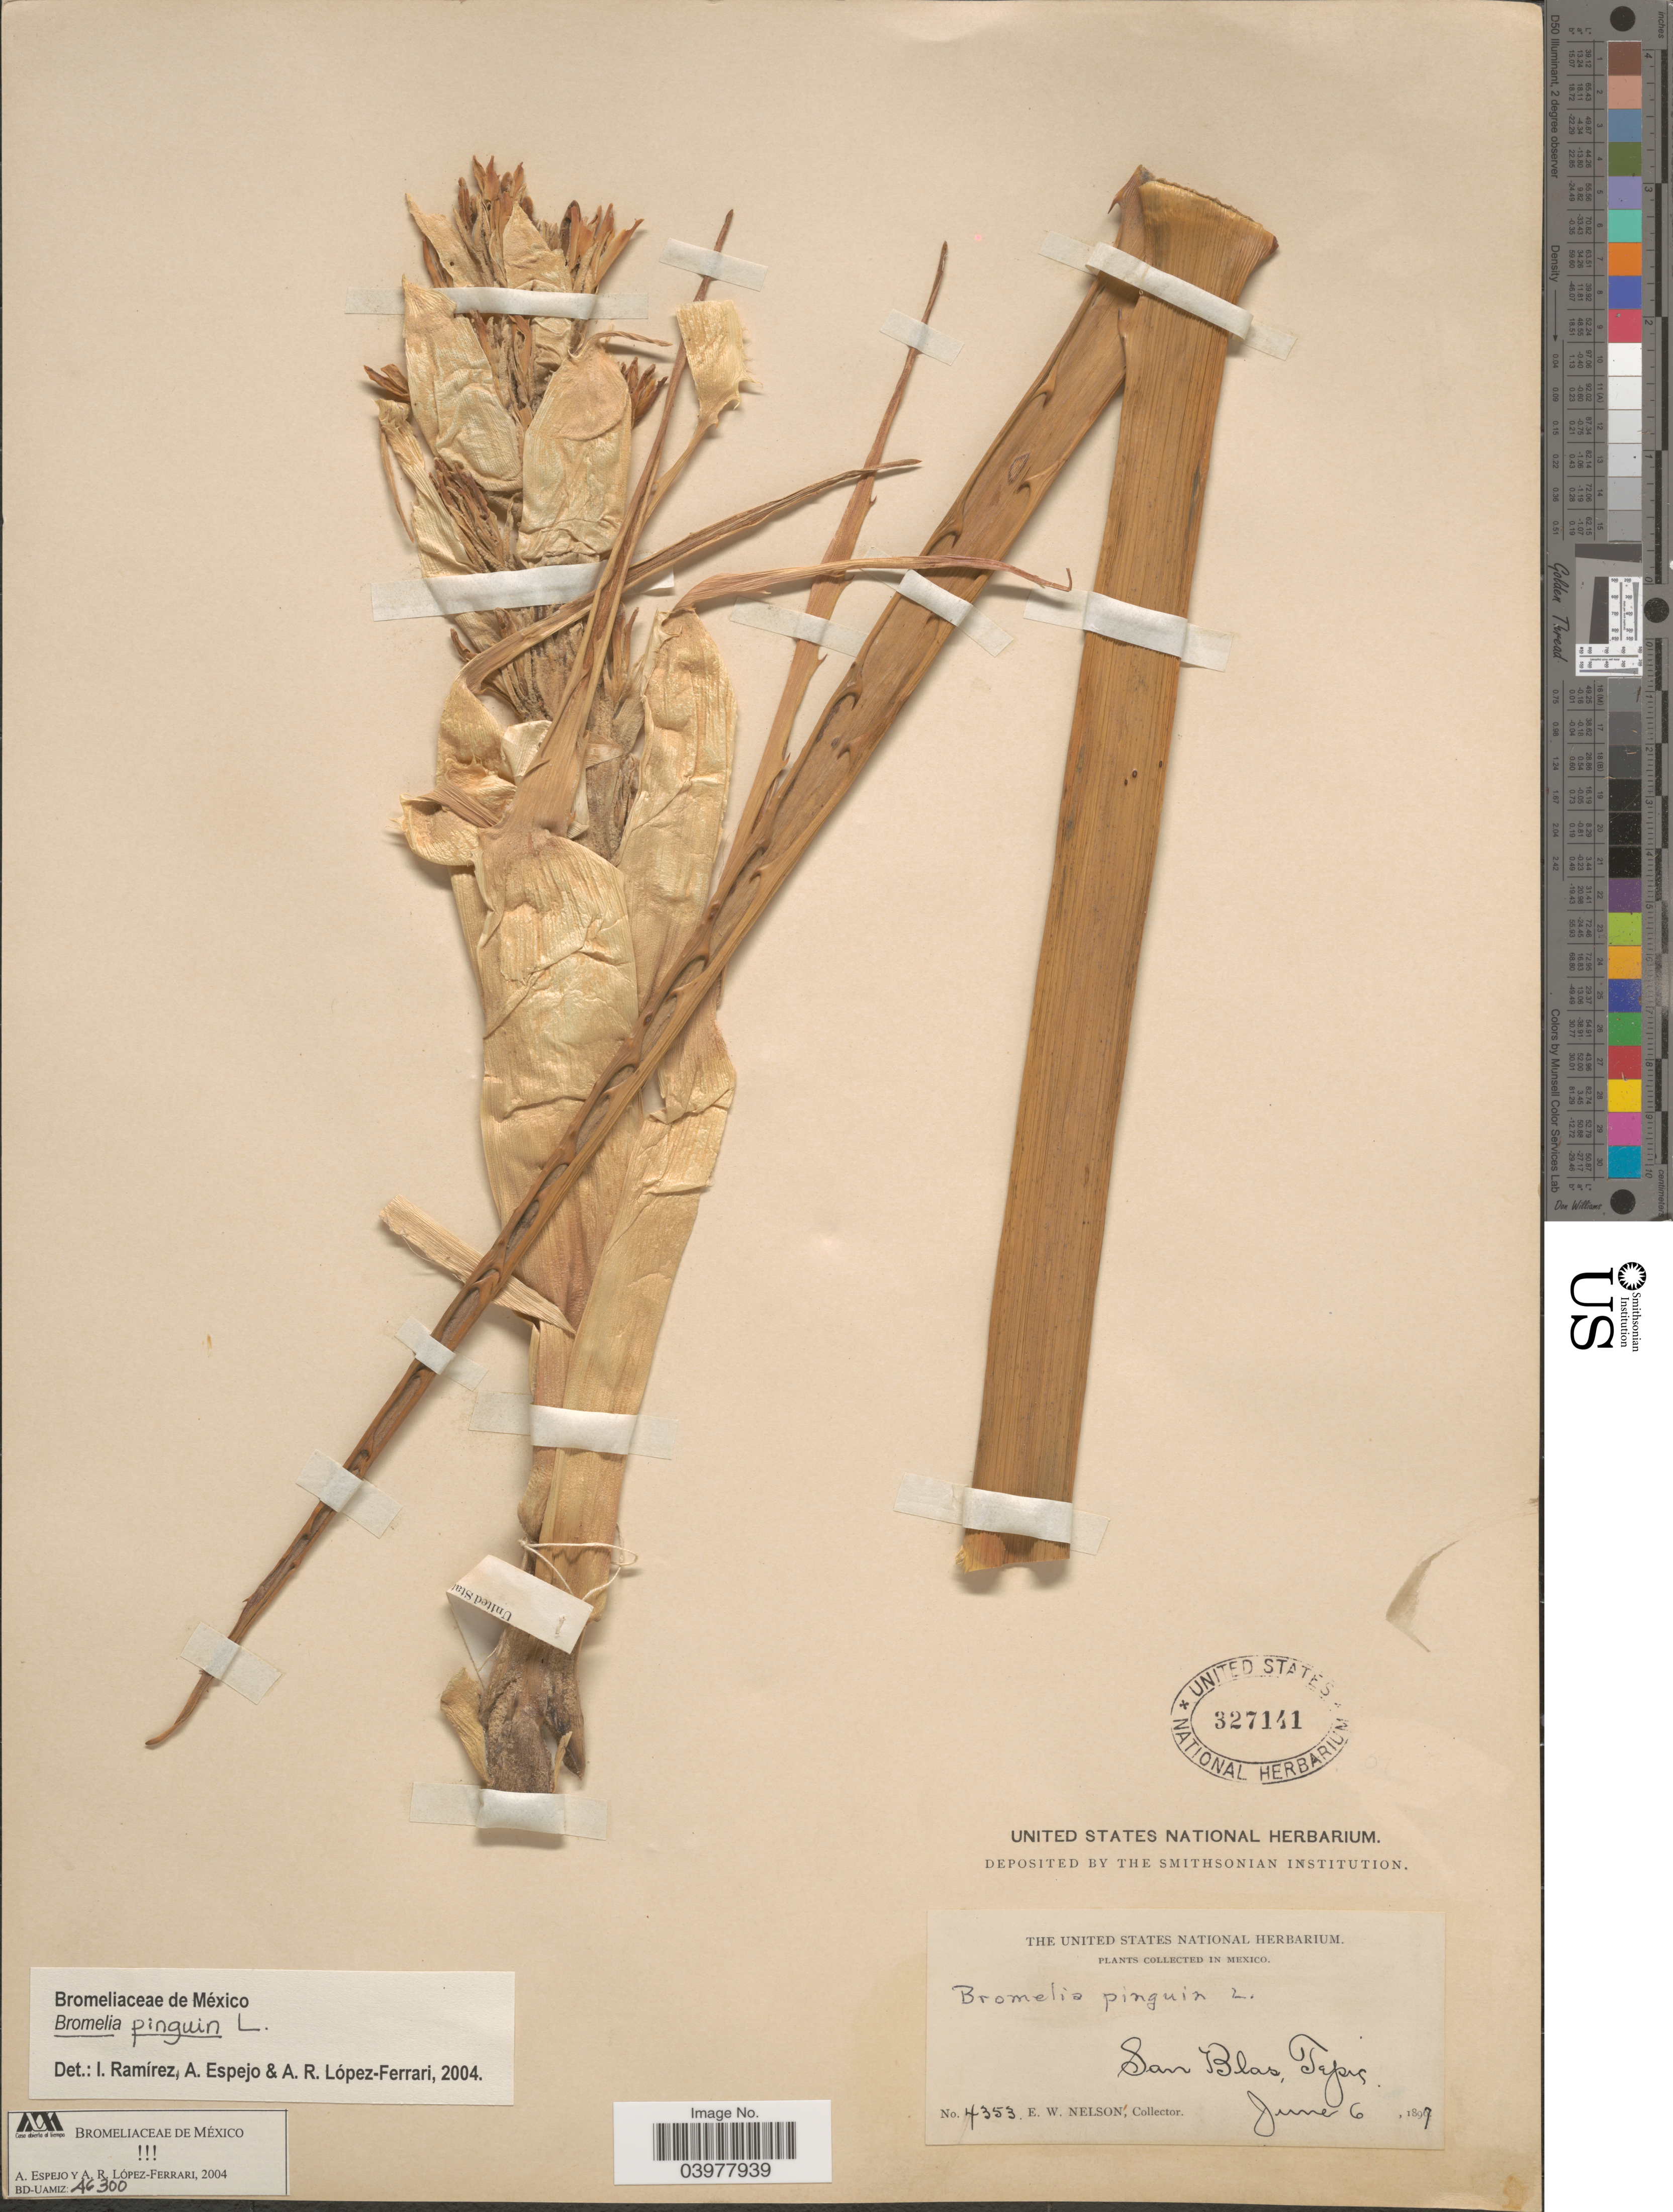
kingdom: Plantae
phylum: Tracheophyta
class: Liliopsida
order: Poales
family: Bromeliaceae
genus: Bromelia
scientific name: Bromelia pinguin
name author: L.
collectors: E. W. Nelson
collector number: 4353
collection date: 1897-06-06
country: Mexico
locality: San Blas, Tepic.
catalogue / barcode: US 327141